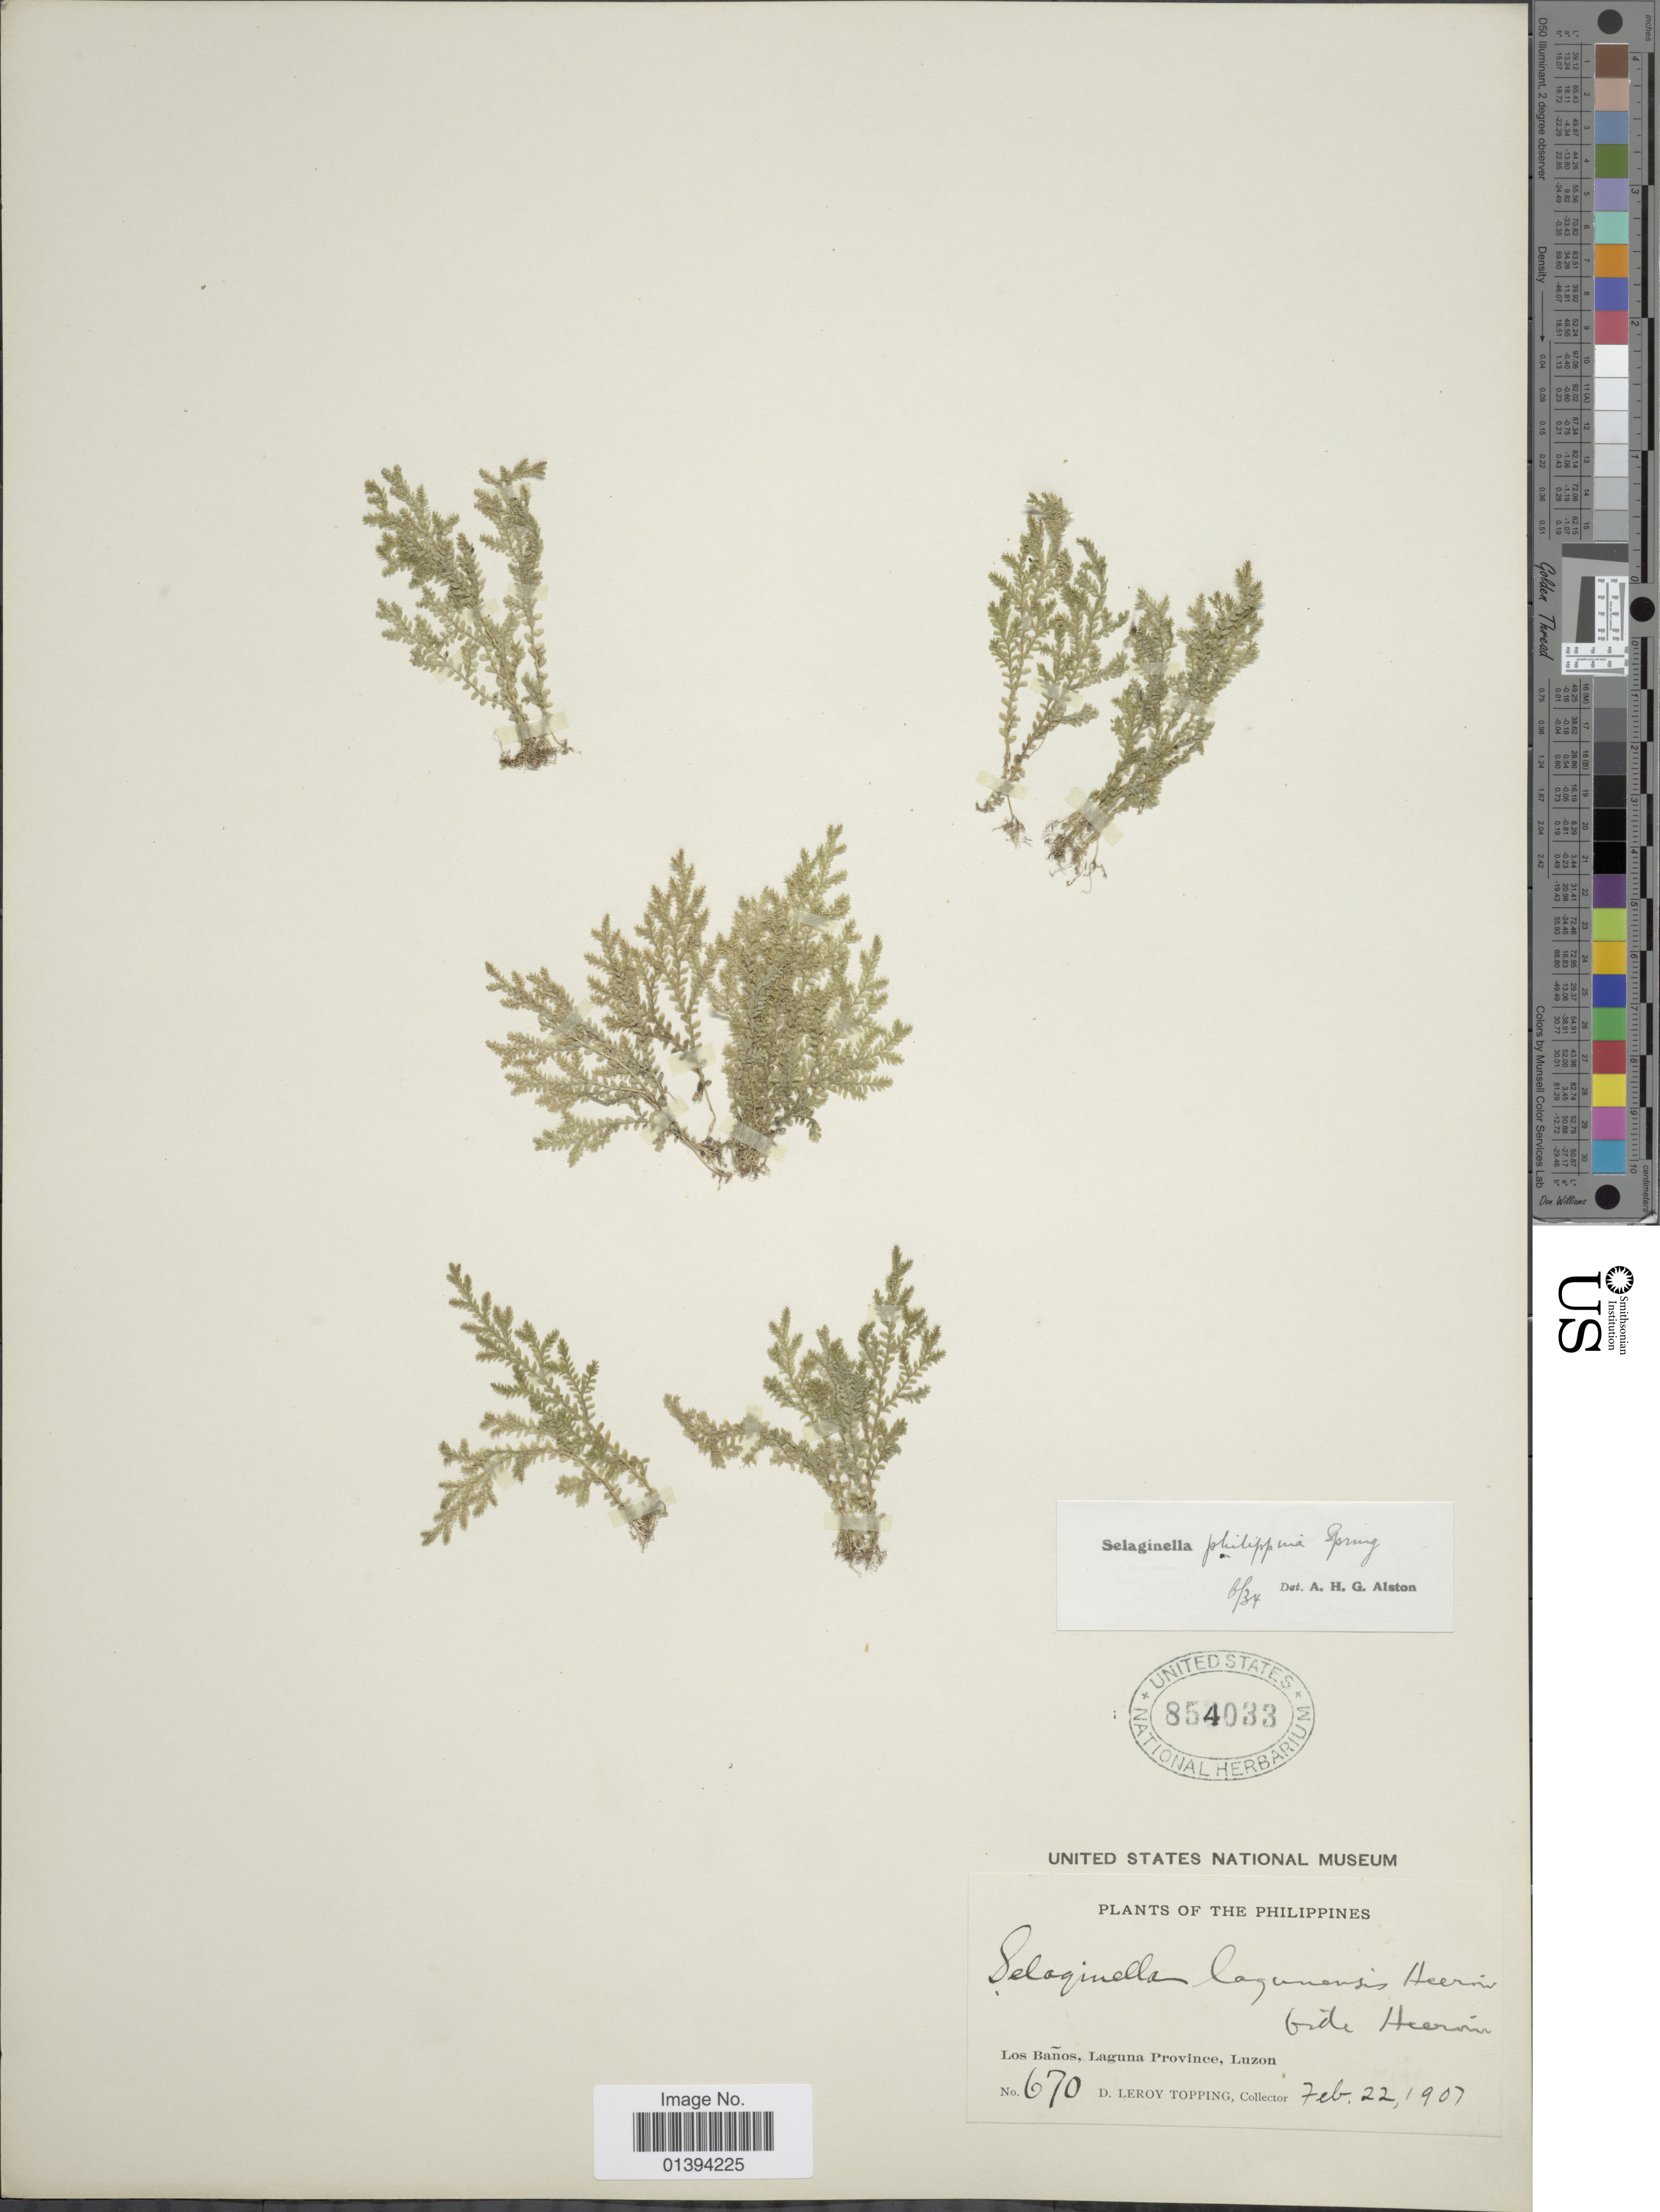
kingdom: Plantae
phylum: Tracheophyta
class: Lycopodiopsida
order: Selaginellales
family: Selaginellaceae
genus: Selaginella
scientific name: Selaginella philippina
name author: Spring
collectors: D. L. Topping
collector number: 670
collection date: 1907-02-22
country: Philippines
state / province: Central Luzon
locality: Los Baños, Laguna Province, Luzon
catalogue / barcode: US 854033